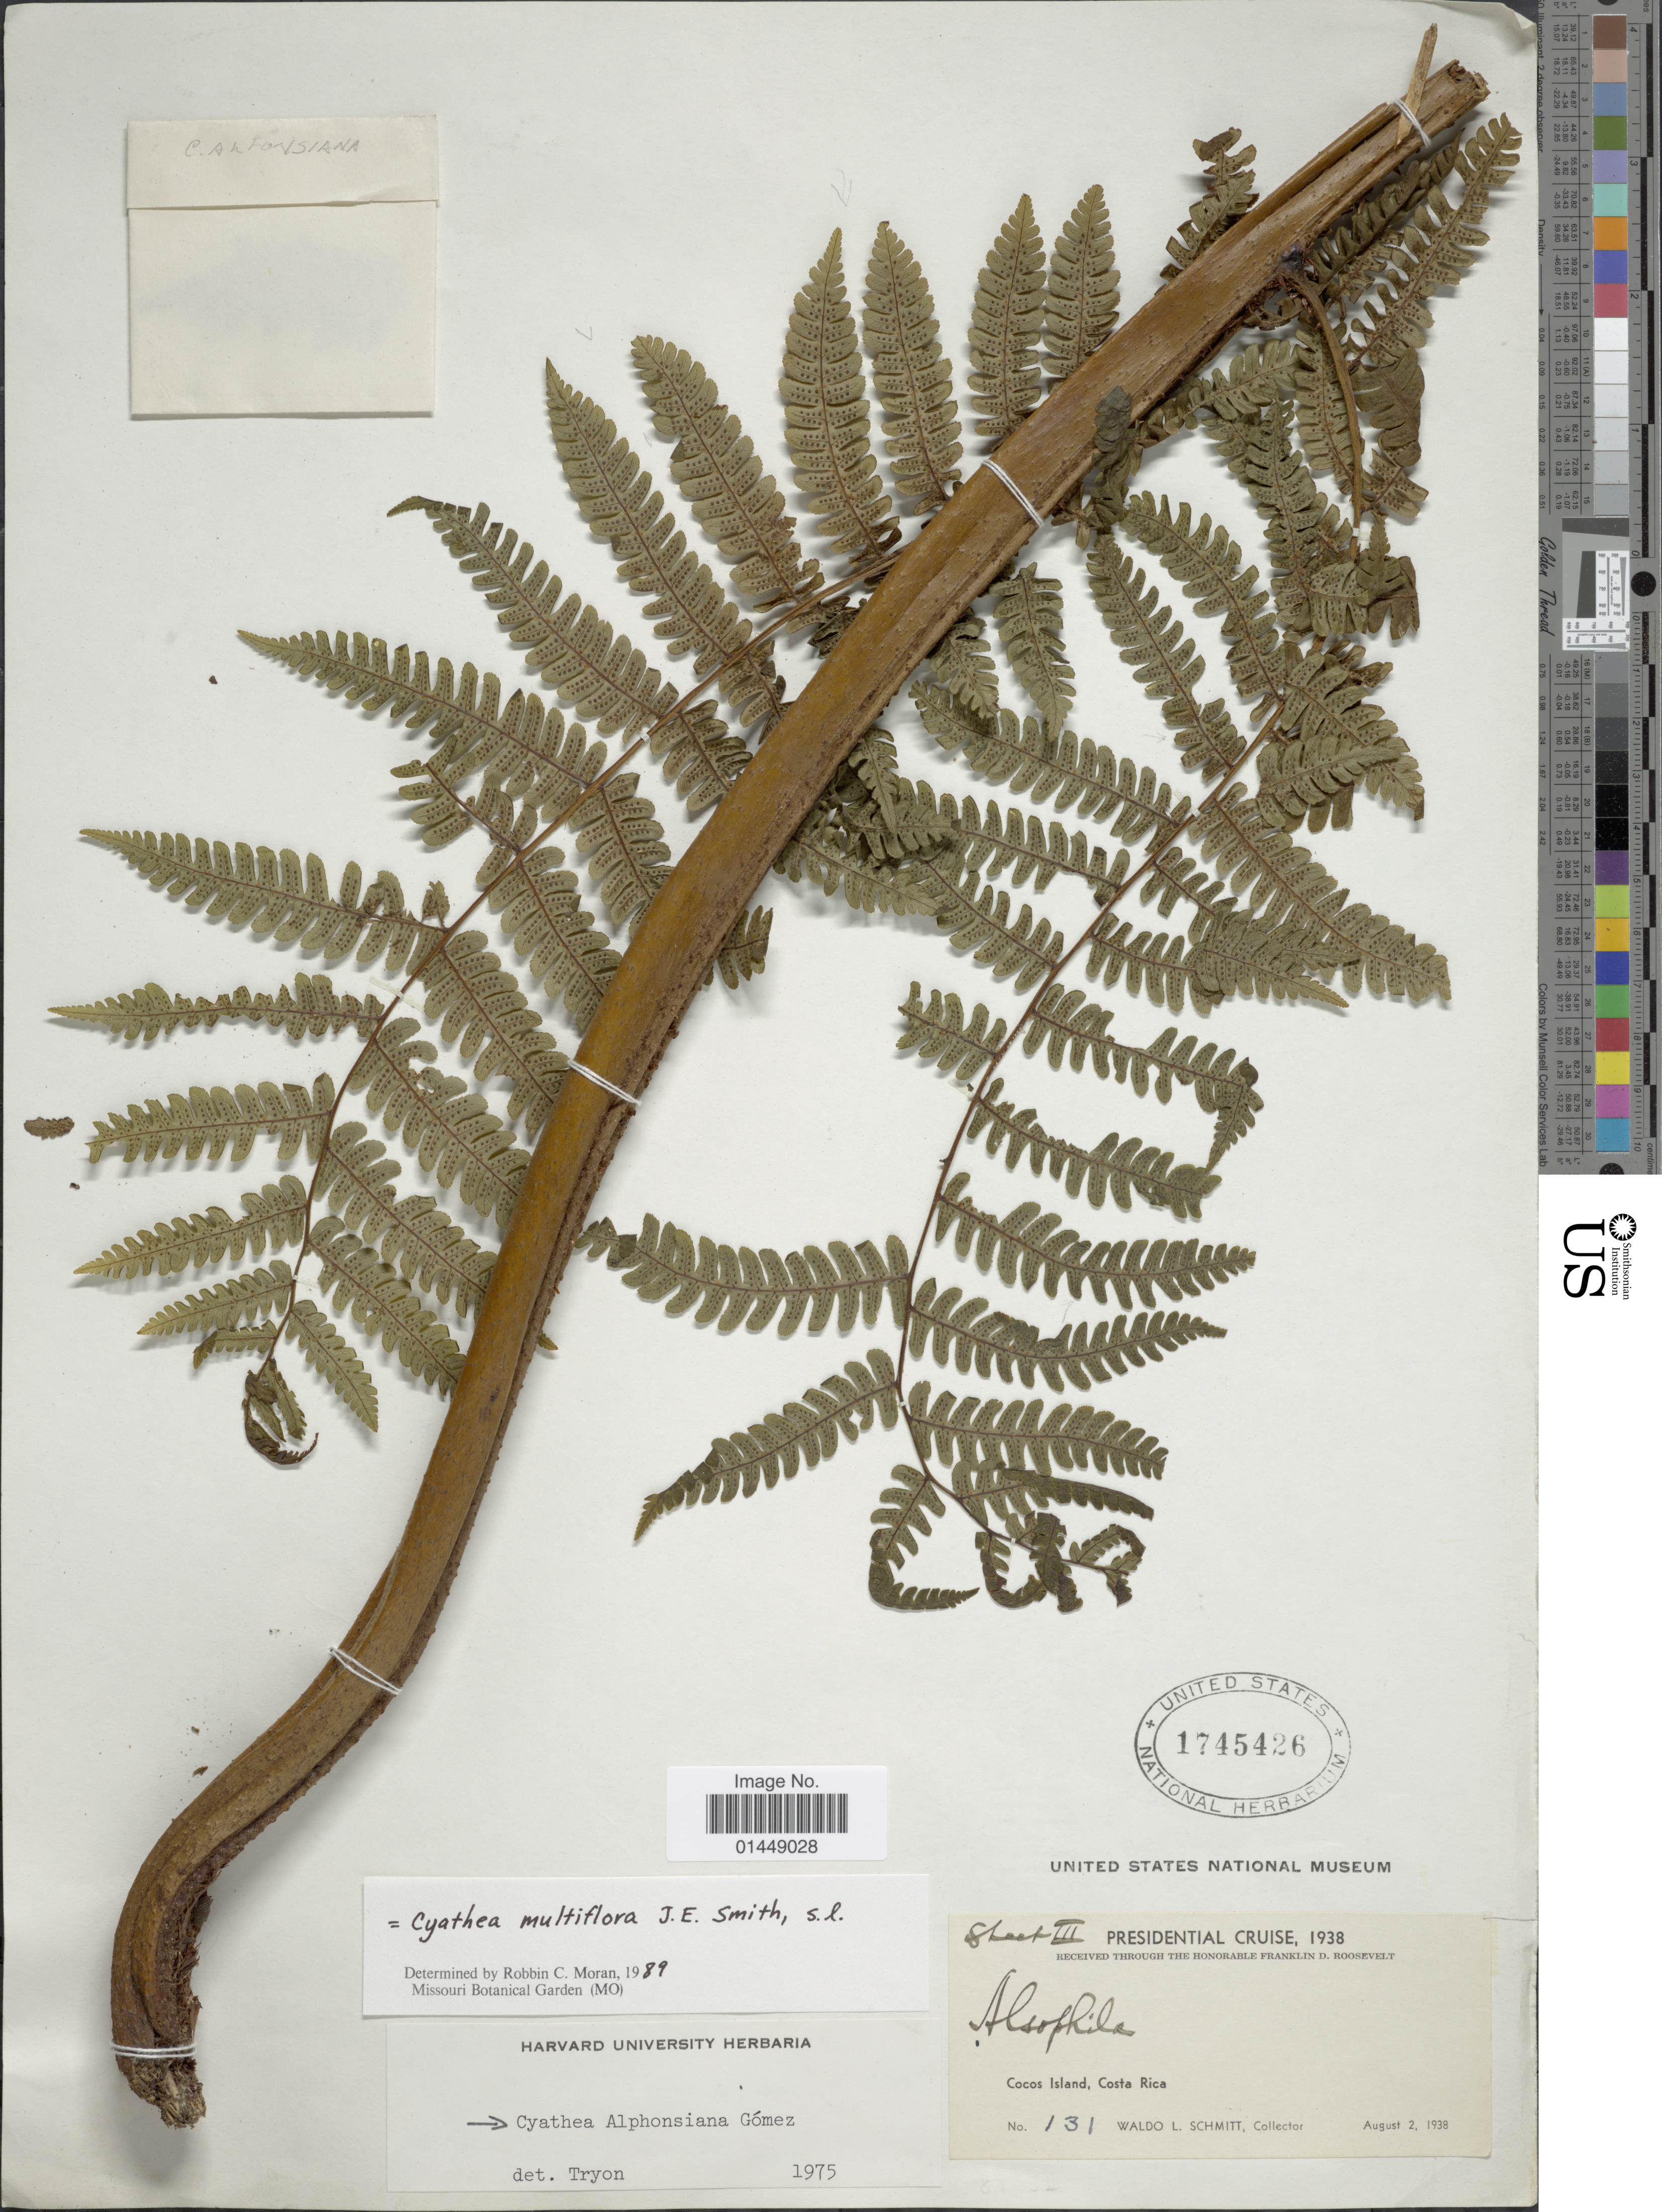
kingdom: Plantae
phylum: Tracheophyta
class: Polypodiopsida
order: Cyatheales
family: Cyatheaceae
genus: Cyathea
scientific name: Cyathea multiflora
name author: Sm.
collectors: W. L. Schmitt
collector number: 131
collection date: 1938-08-02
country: Costa Rica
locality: Cocos Island, Costa Rica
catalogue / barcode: US 1745426